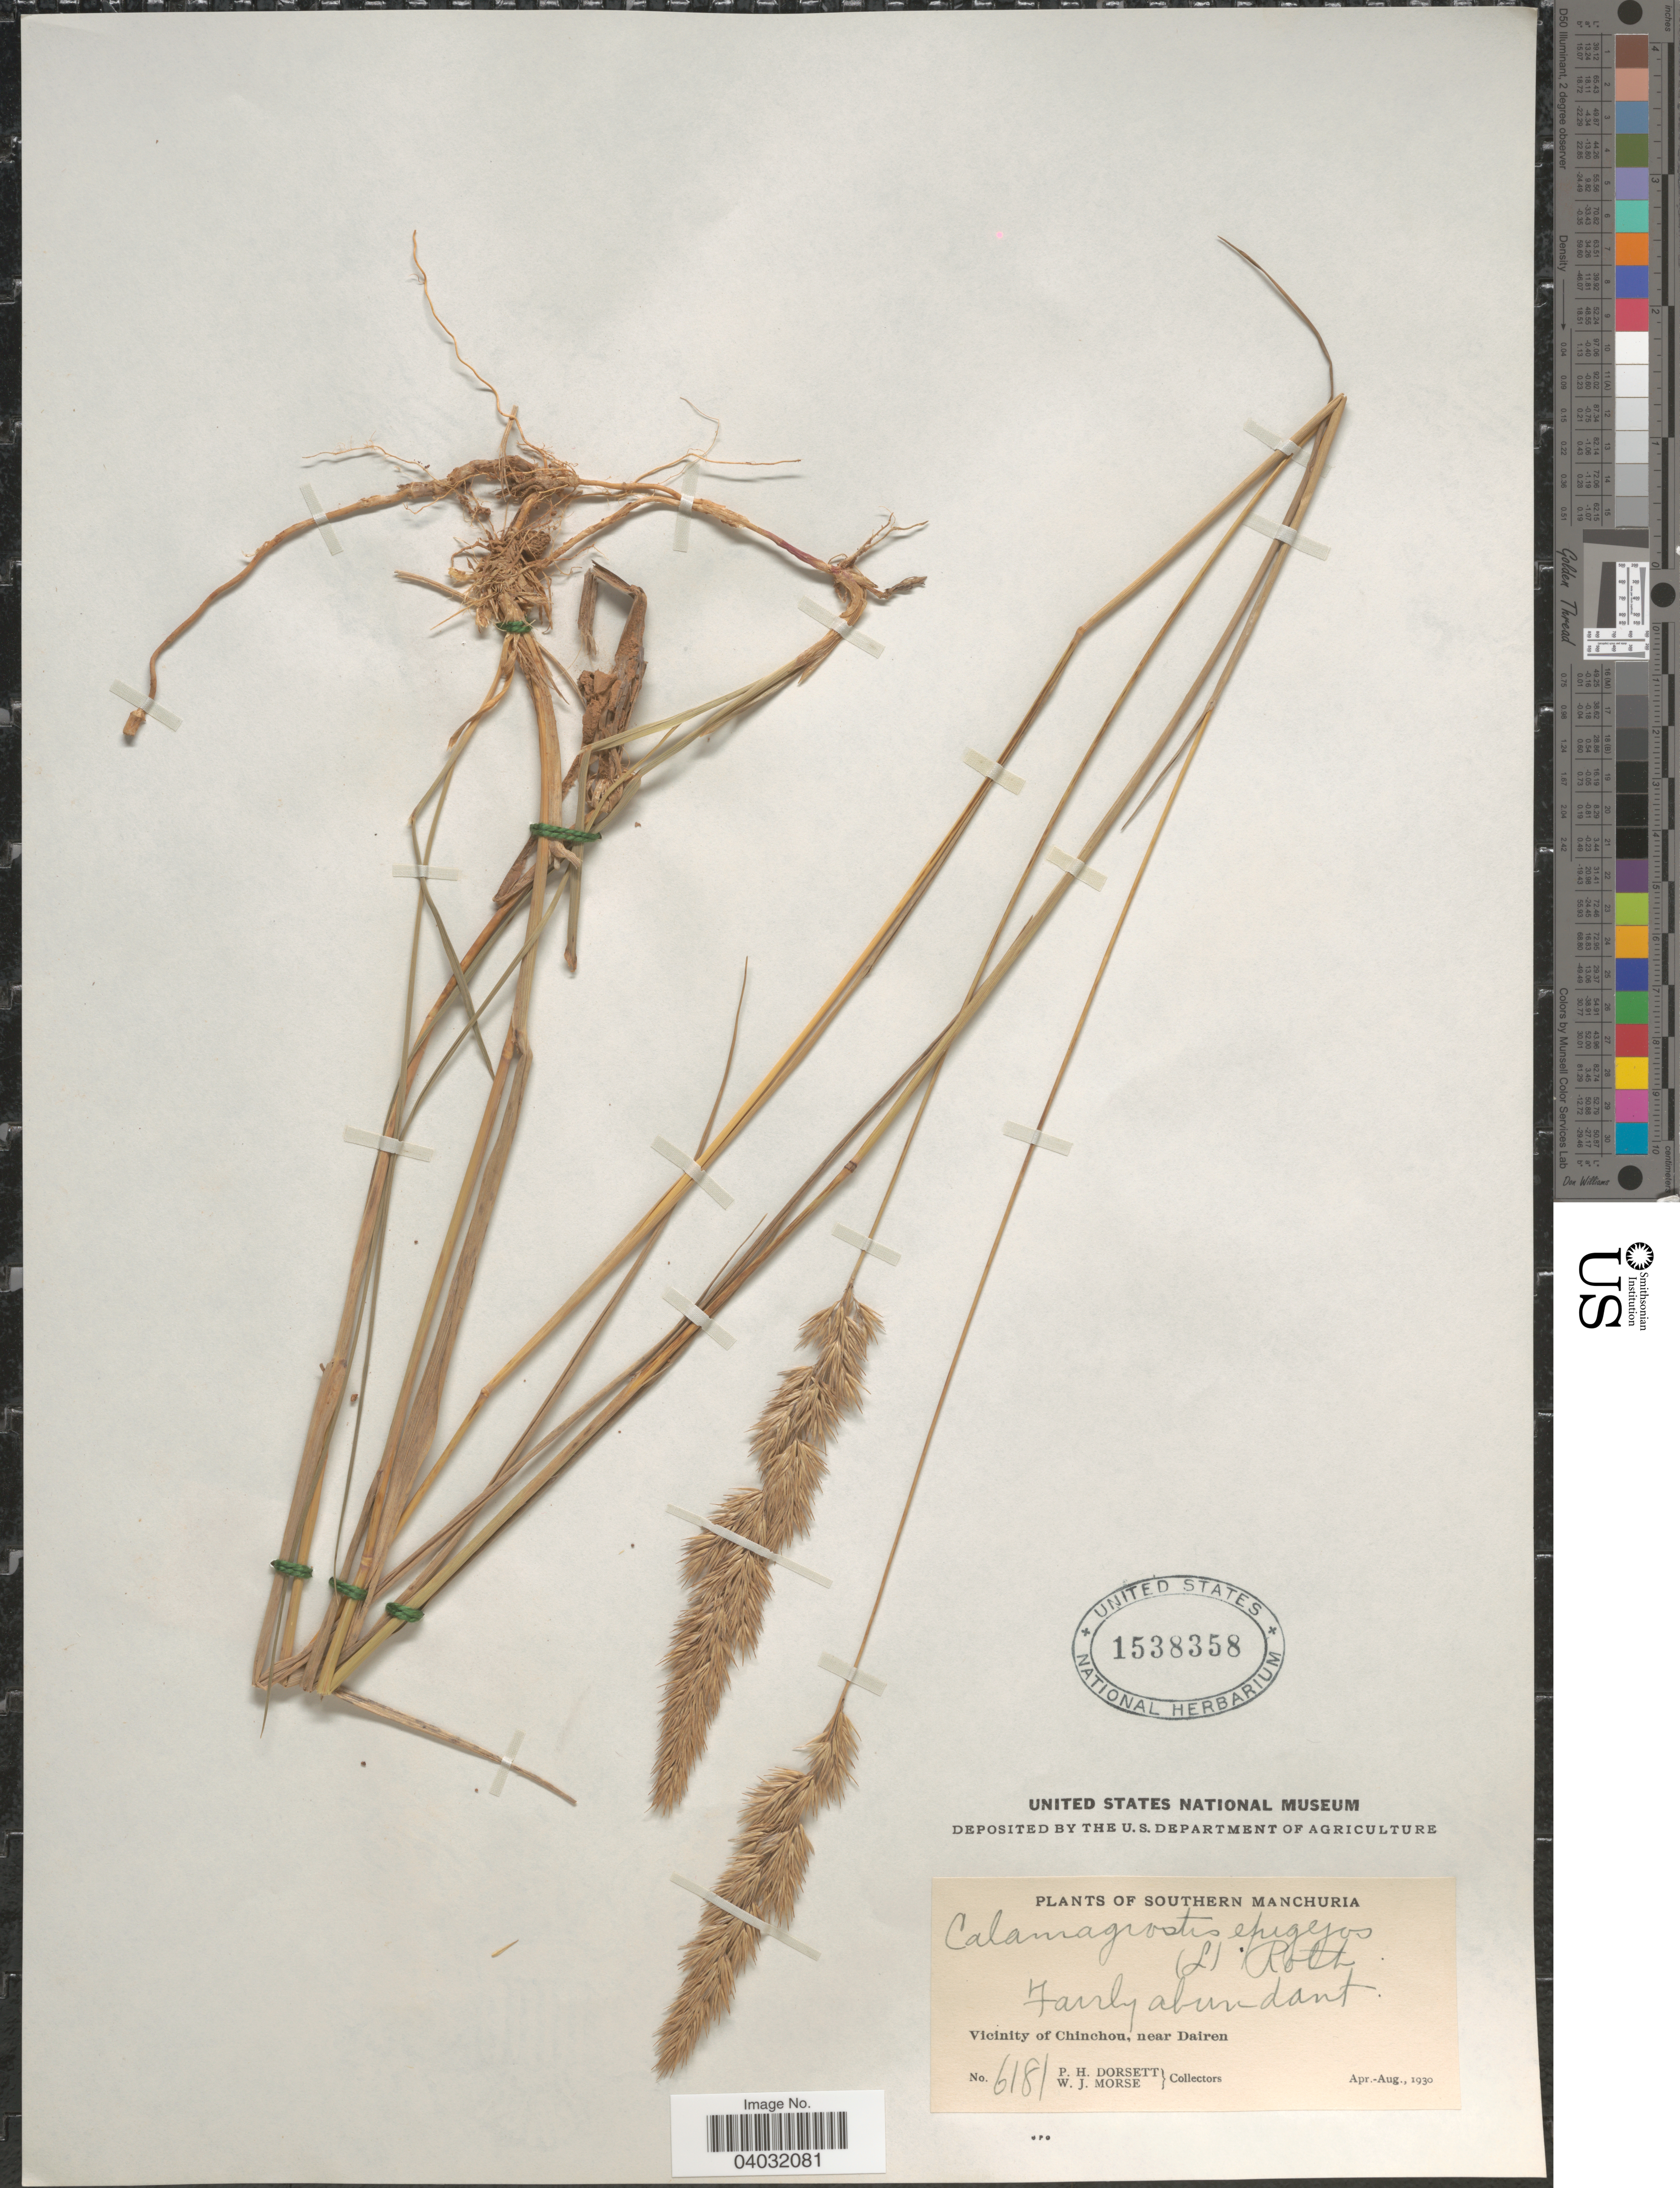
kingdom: Plantae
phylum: Tracheophyta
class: Liliopsida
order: Poales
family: Poaceae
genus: Calamagrostis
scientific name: Calamagrostis epigeios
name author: (L.) Roth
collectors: P. H. Dorsett & W. J. Morse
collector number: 6181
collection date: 1930-04/1930-08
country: China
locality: Southern Manchuria. Vicinity of Chinchou, near Dairen.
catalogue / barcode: US 1538358